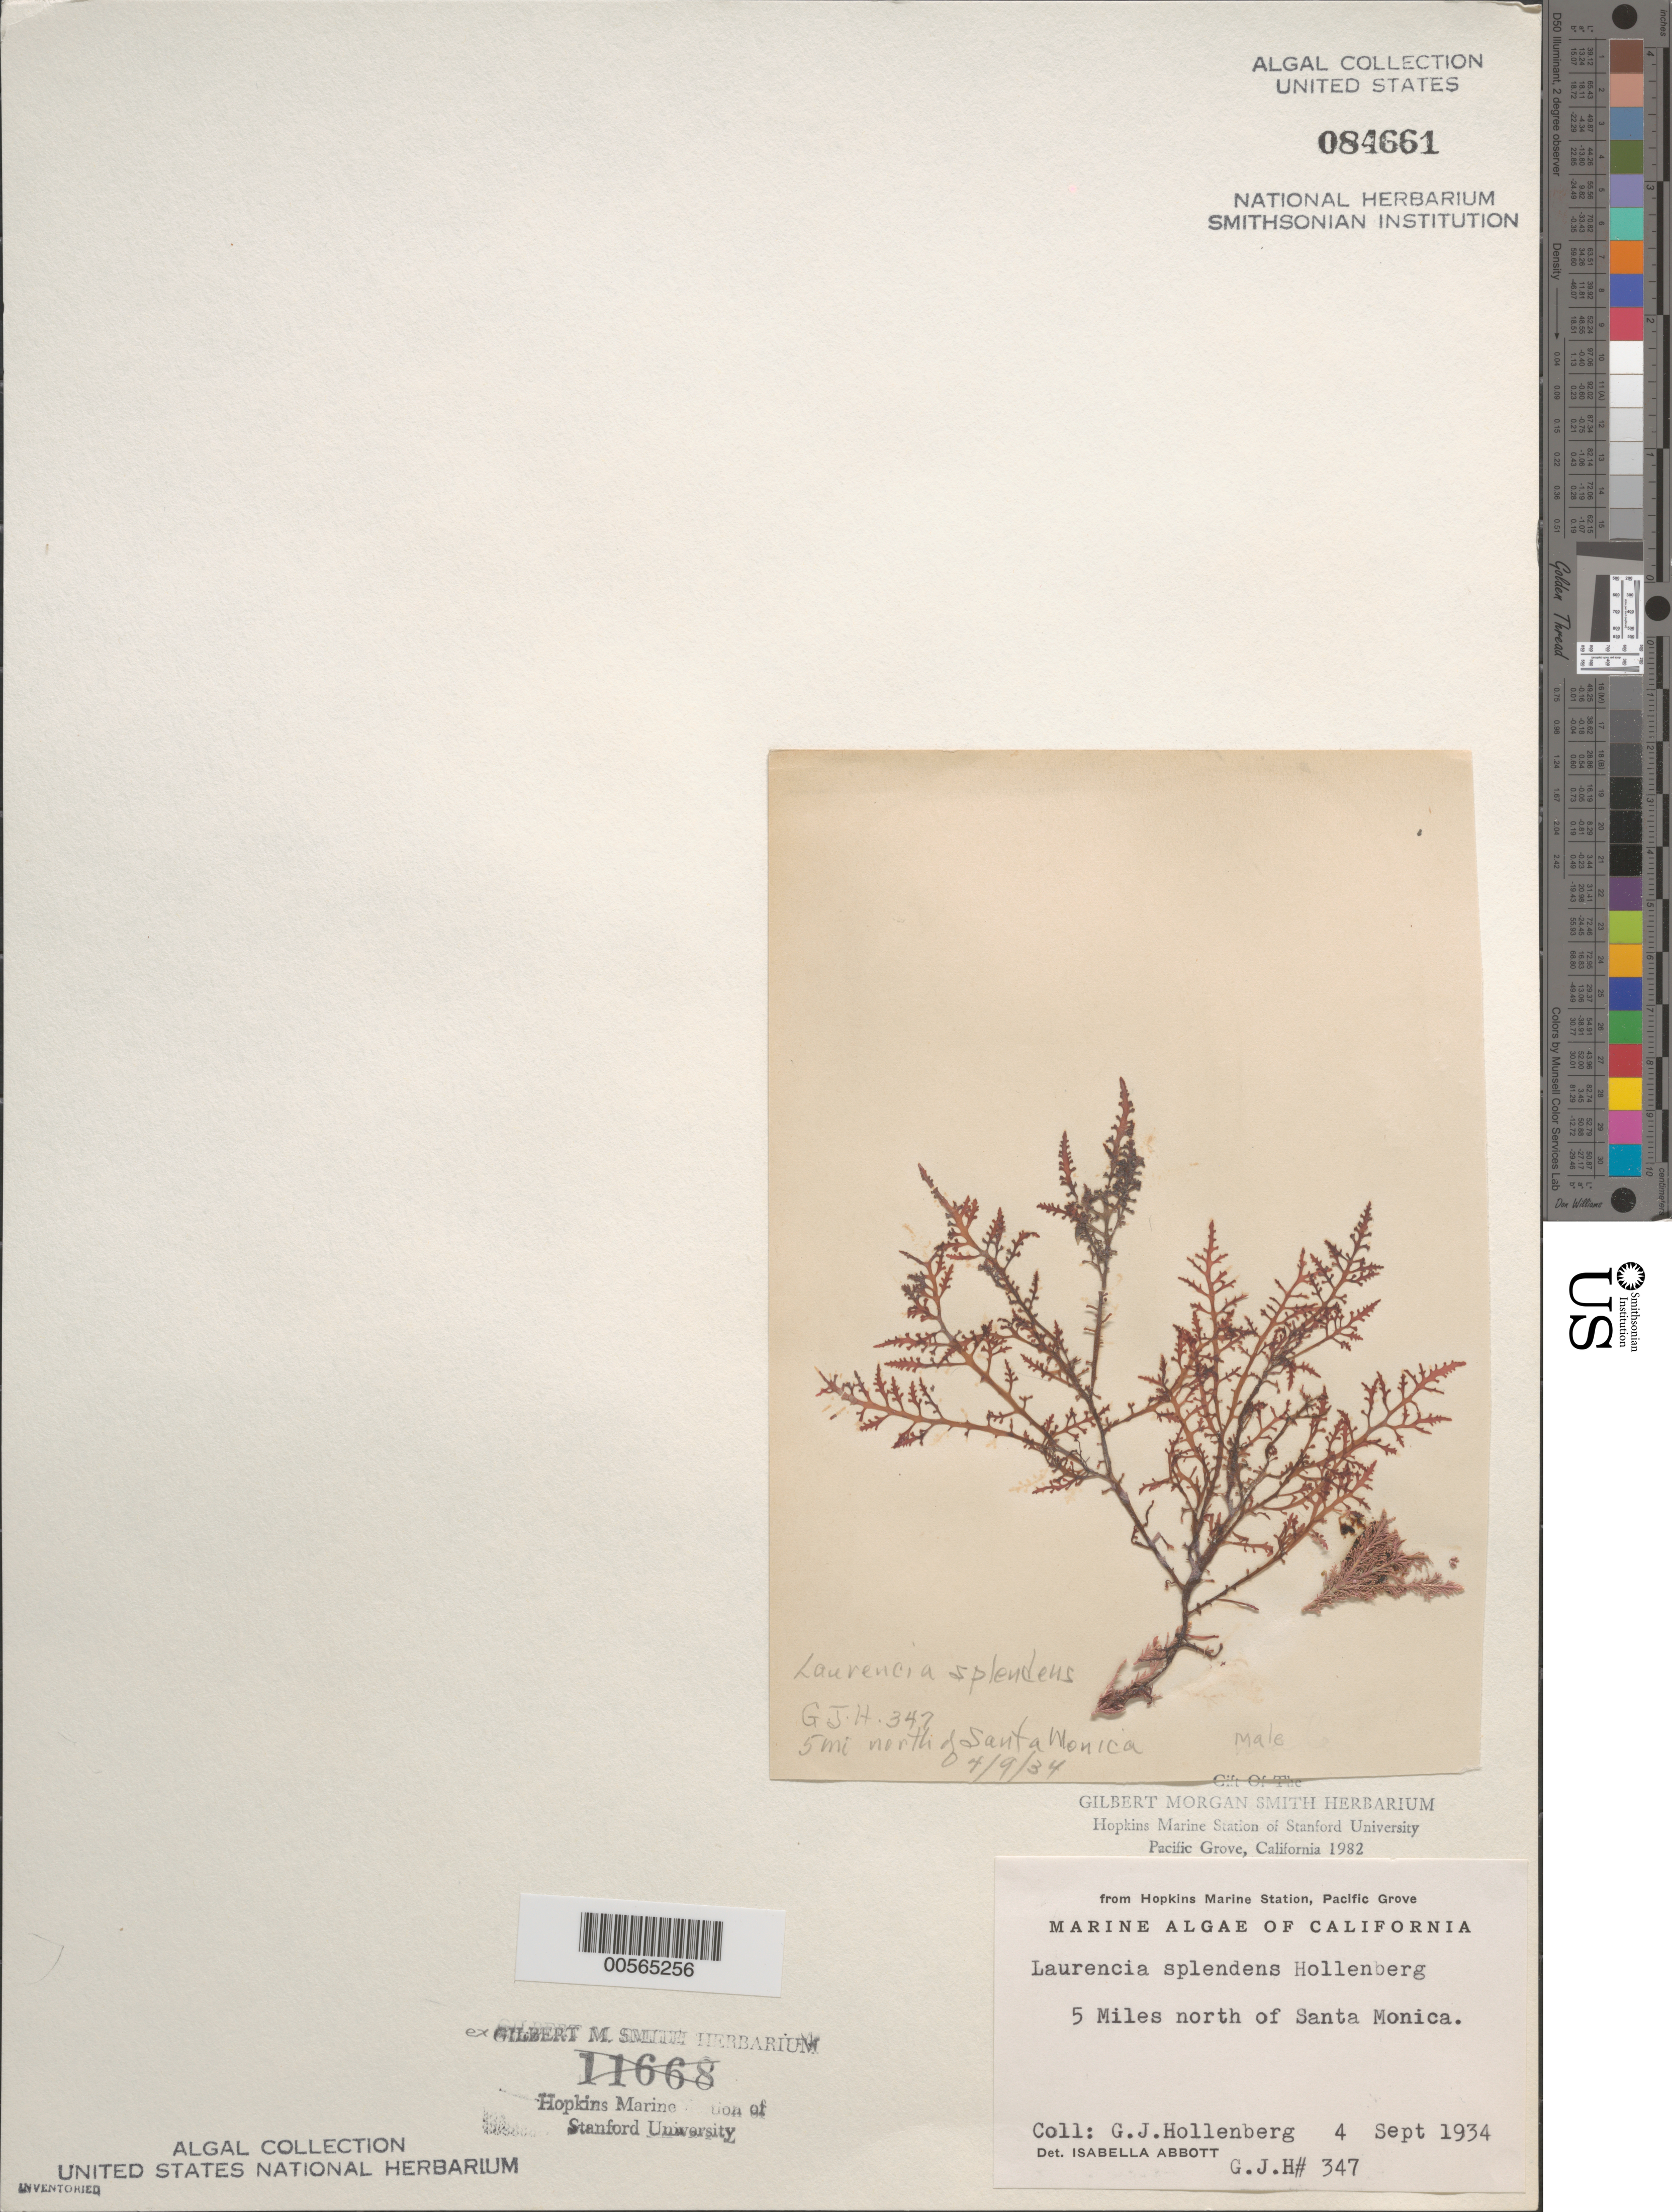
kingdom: Plantae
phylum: Rhodophyta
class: Florideophyceae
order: Ceramiales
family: Rhodomelaceae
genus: Osmundea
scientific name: Osmundea splendens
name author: (Hollenb.) K.W. Nam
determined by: Algae name updating Project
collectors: G. Hollenberg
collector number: GJH 347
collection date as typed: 04 Sep 1934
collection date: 1934-09-04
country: United States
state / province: California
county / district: Los Angeles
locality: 5 miles north of Santa Monica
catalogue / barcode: US 84661